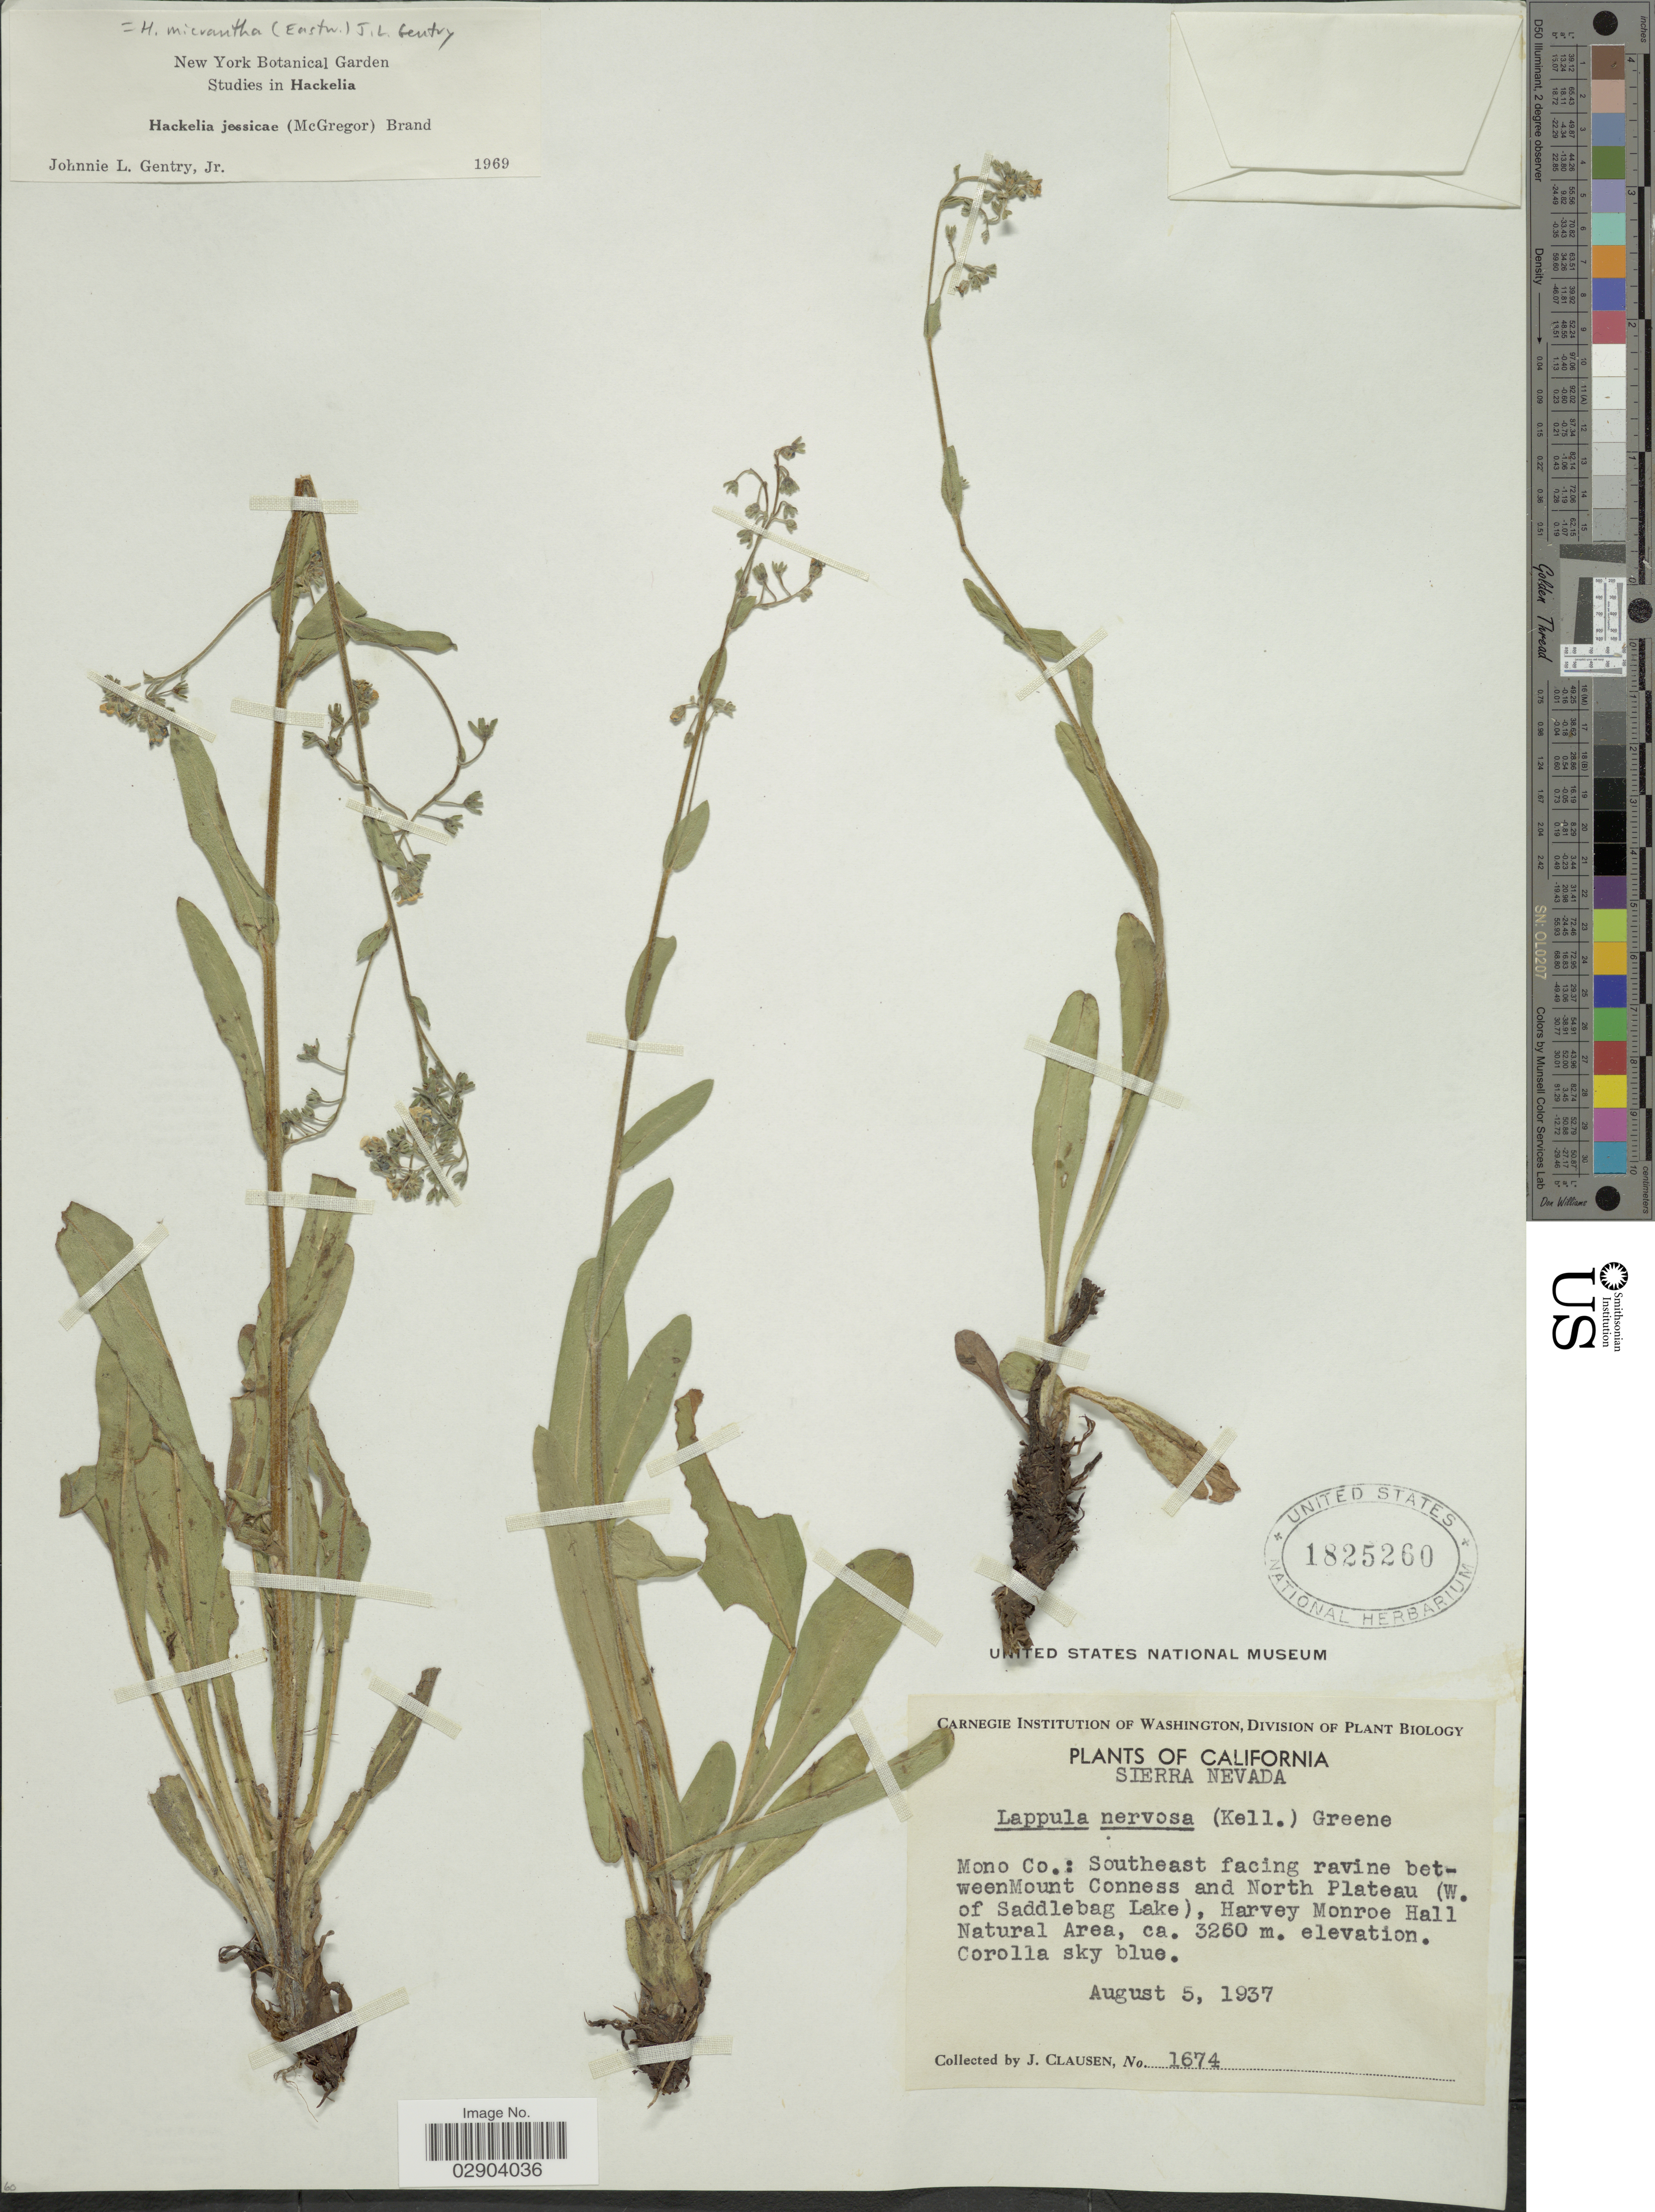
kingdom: Plantae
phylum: Tracheophyta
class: Magnoliopsida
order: Boraginales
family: Boraginaceae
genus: Hackelia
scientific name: Hackelia micrantha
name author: (Eastw.) J.L. Gentry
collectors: J. Clausen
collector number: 1674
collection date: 1937-08-05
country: United States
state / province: California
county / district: Mono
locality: Sierra Nevada. Mono Co.: Southeast facing ravine between Mount Conness and North Plateau (W. of Saddlebag Lake), Harvey Monroe Hall Natural Area.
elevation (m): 3260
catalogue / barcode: US 1825260